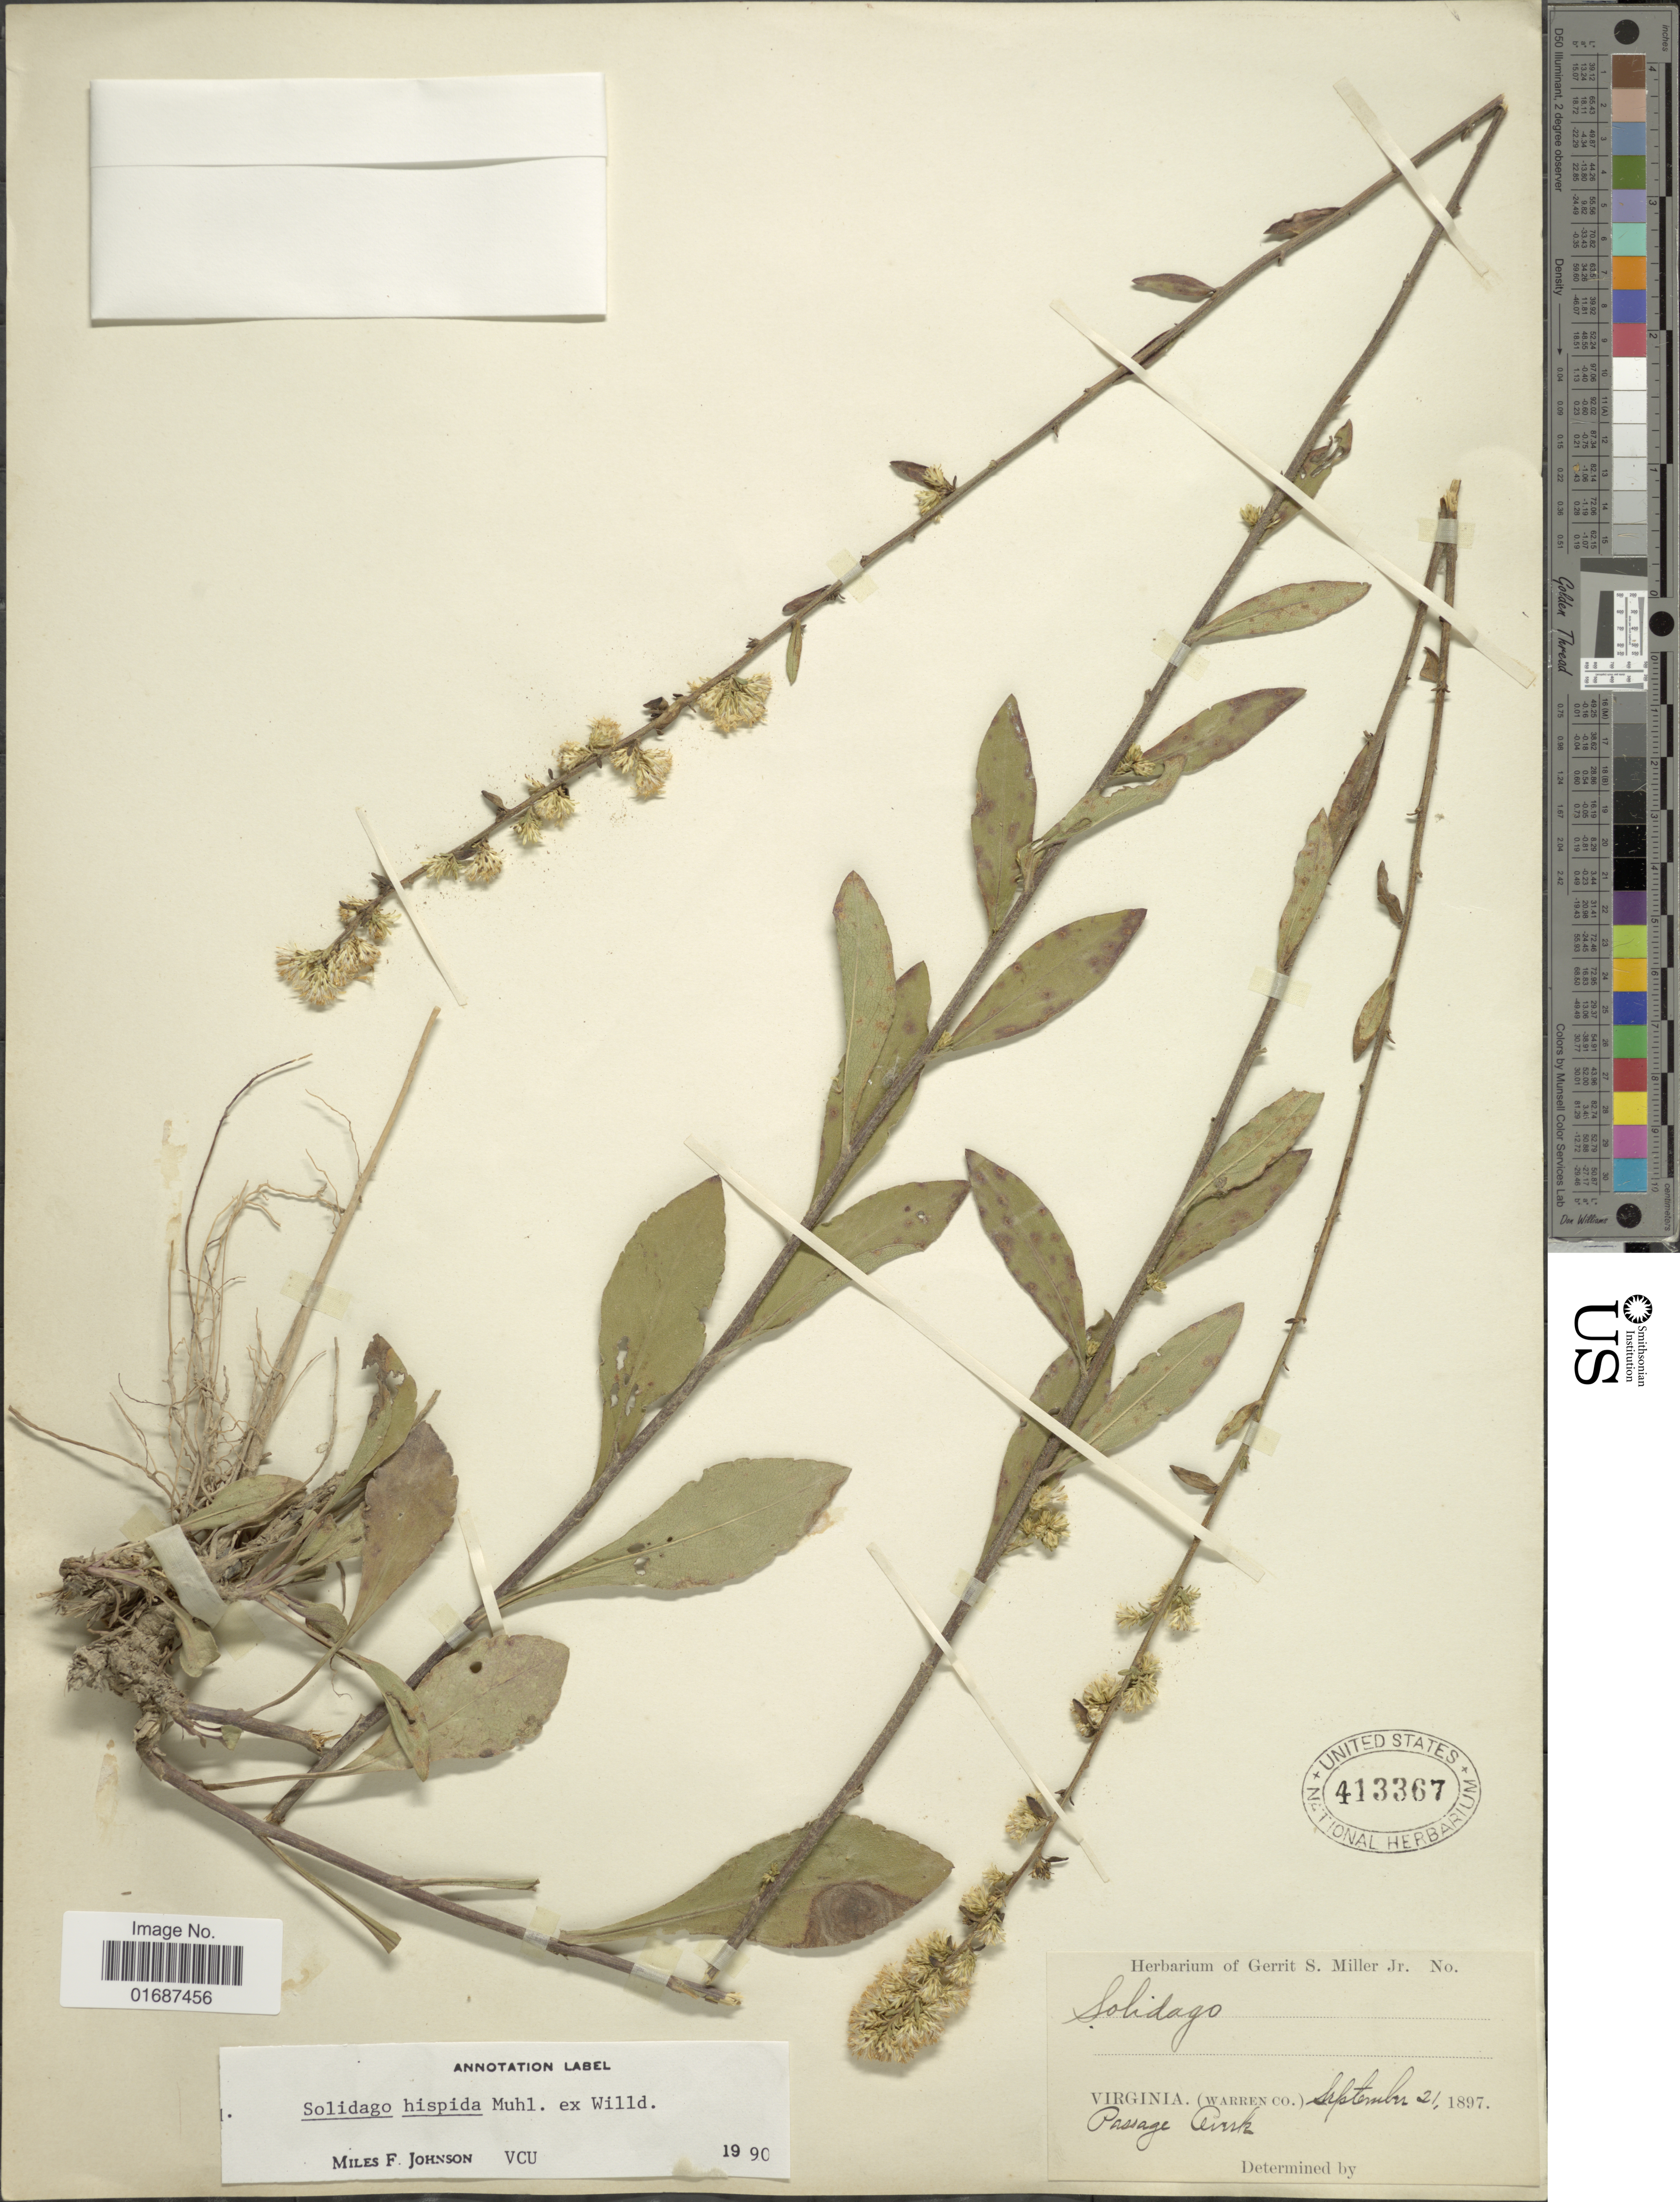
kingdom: Plantae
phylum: Tracheophyta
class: Magnoliopsida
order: Asterales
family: Asteraceae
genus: Solidago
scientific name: Solidago hispida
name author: Muhl. ex Willd.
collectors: ex herb. Gerrit S. Miller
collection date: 1897-01-21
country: United States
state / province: Virginia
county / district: Warren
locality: Passage Creek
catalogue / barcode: US 413367